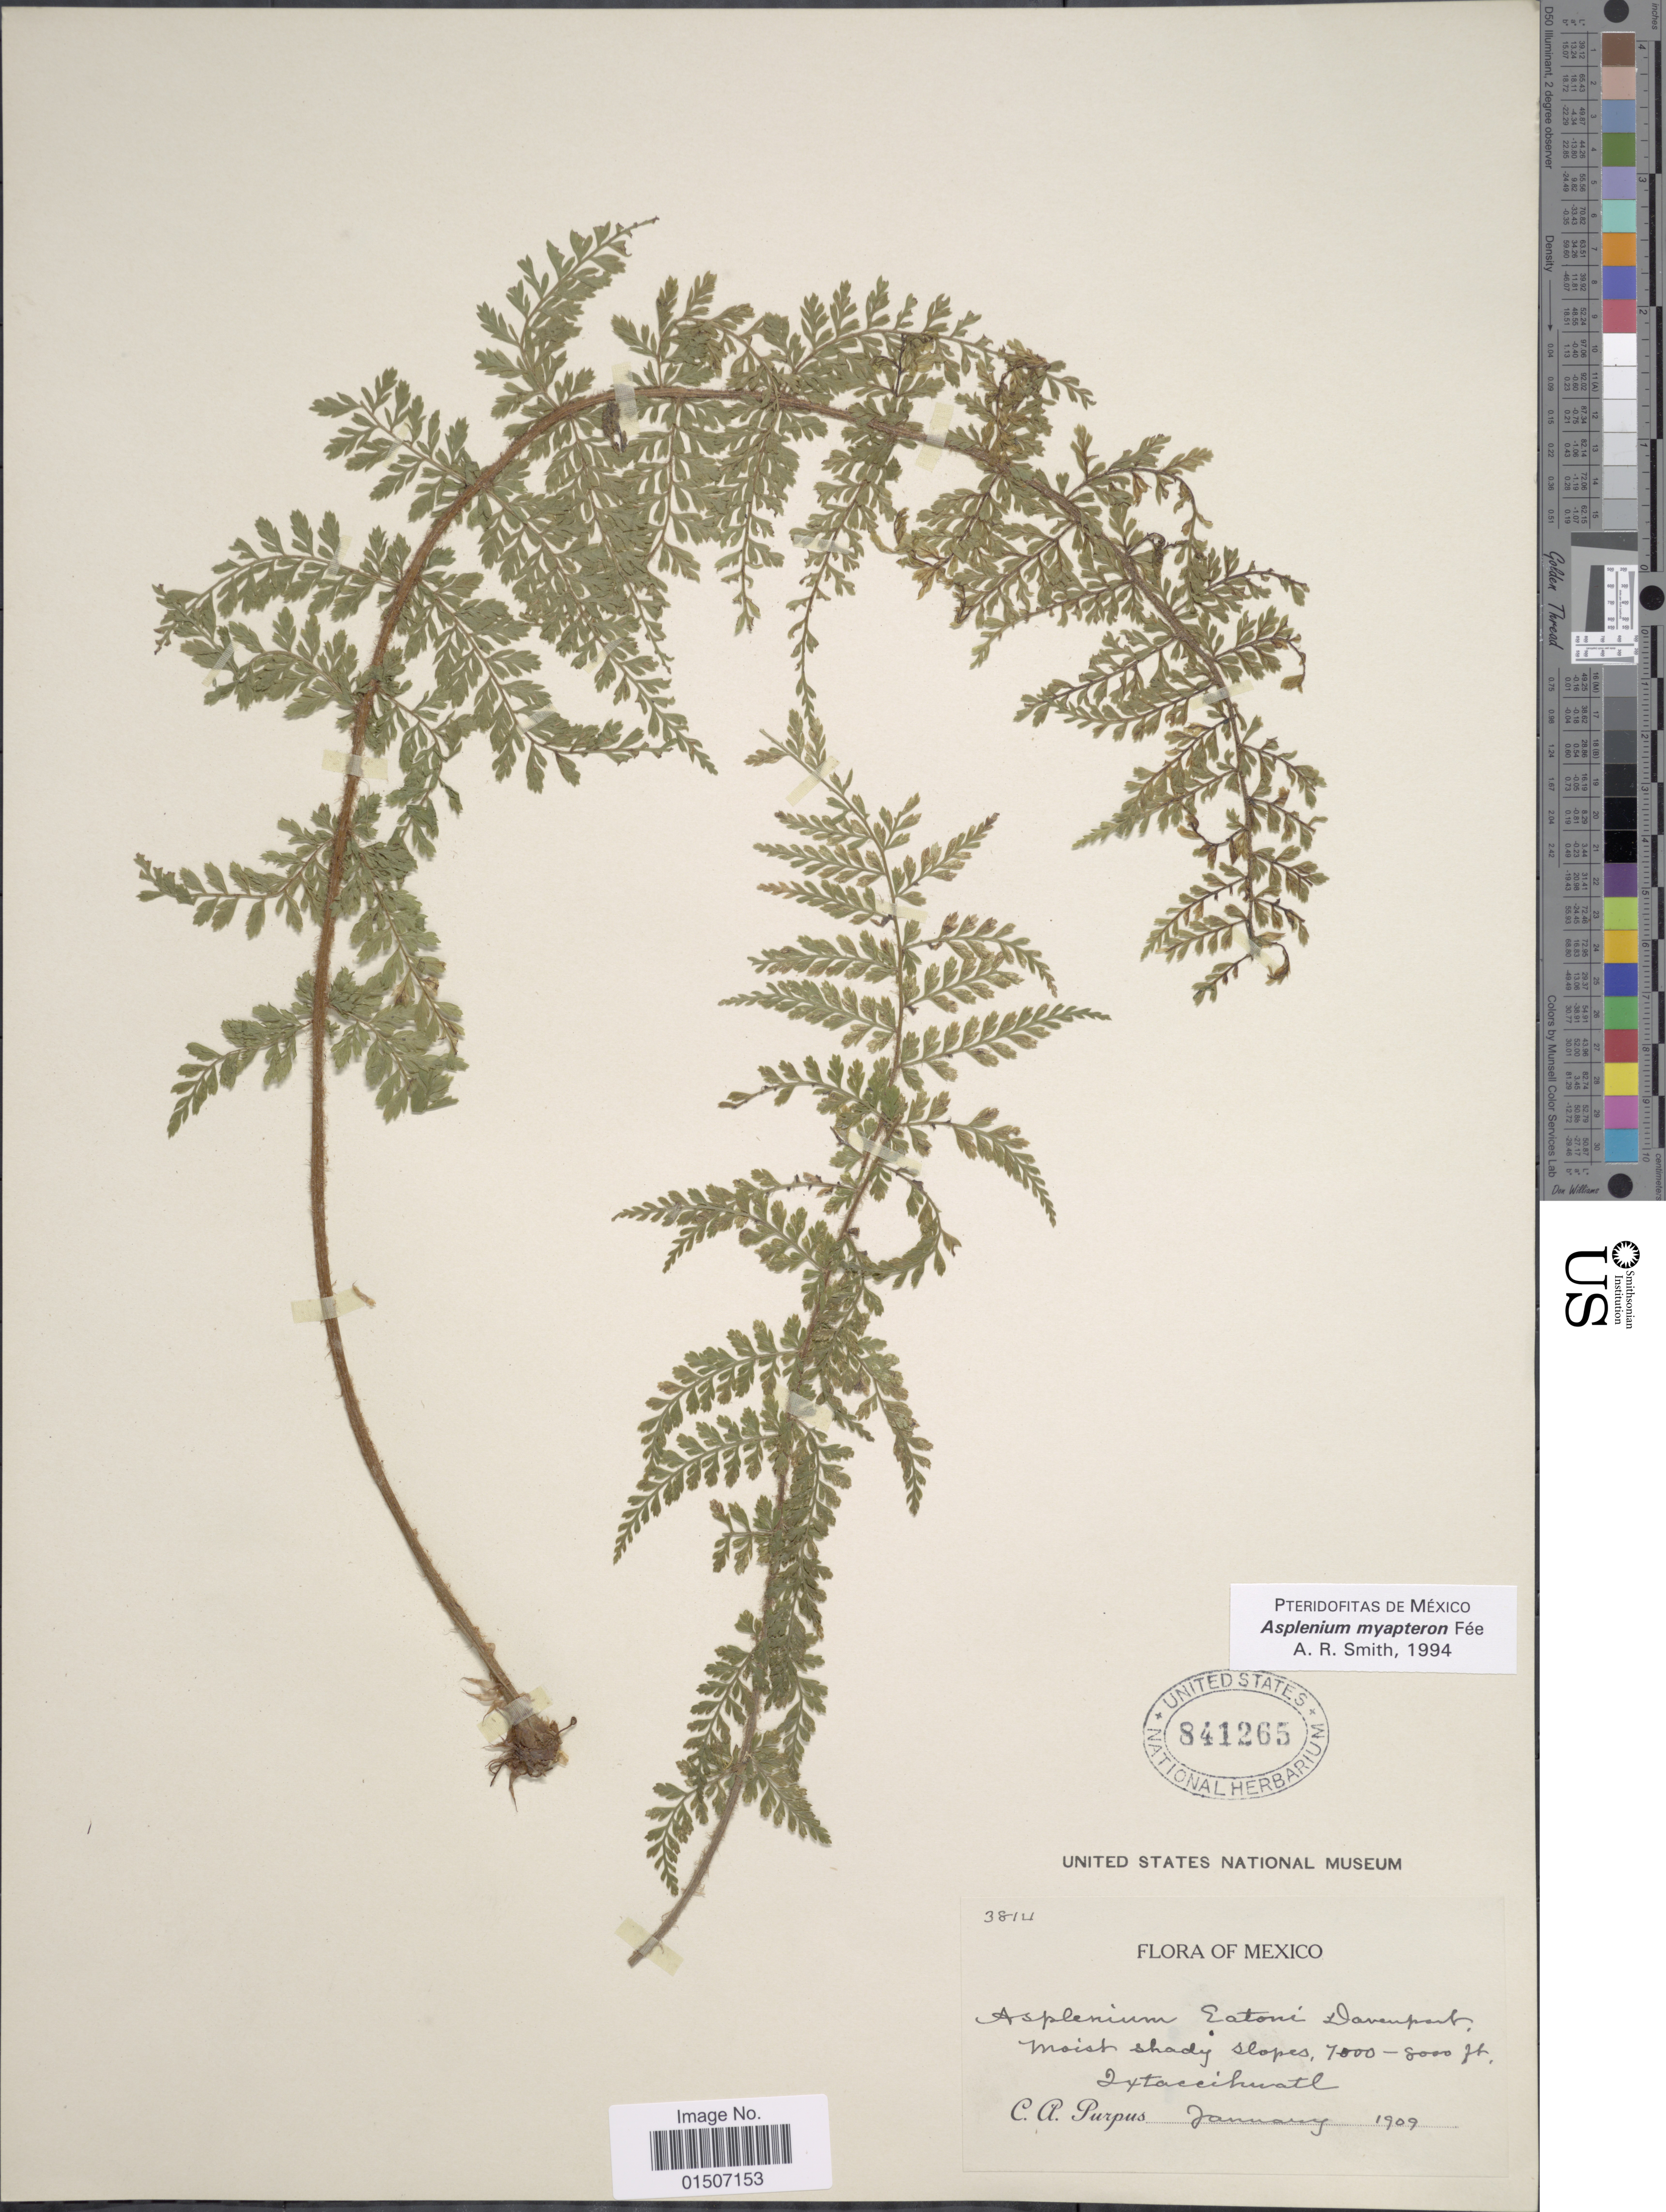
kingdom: Plantae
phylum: Tracheophyta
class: Polypodiopsida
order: Polypodiales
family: Aspleniaceae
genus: Asplenium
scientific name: Asplenium myapteron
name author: Fée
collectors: C. A. Purpus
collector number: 3814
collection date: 1909-01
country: Mexico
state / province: México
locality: Moist shade slopes, Ixtaccihuatl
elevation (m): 2134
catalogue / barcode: US 841265